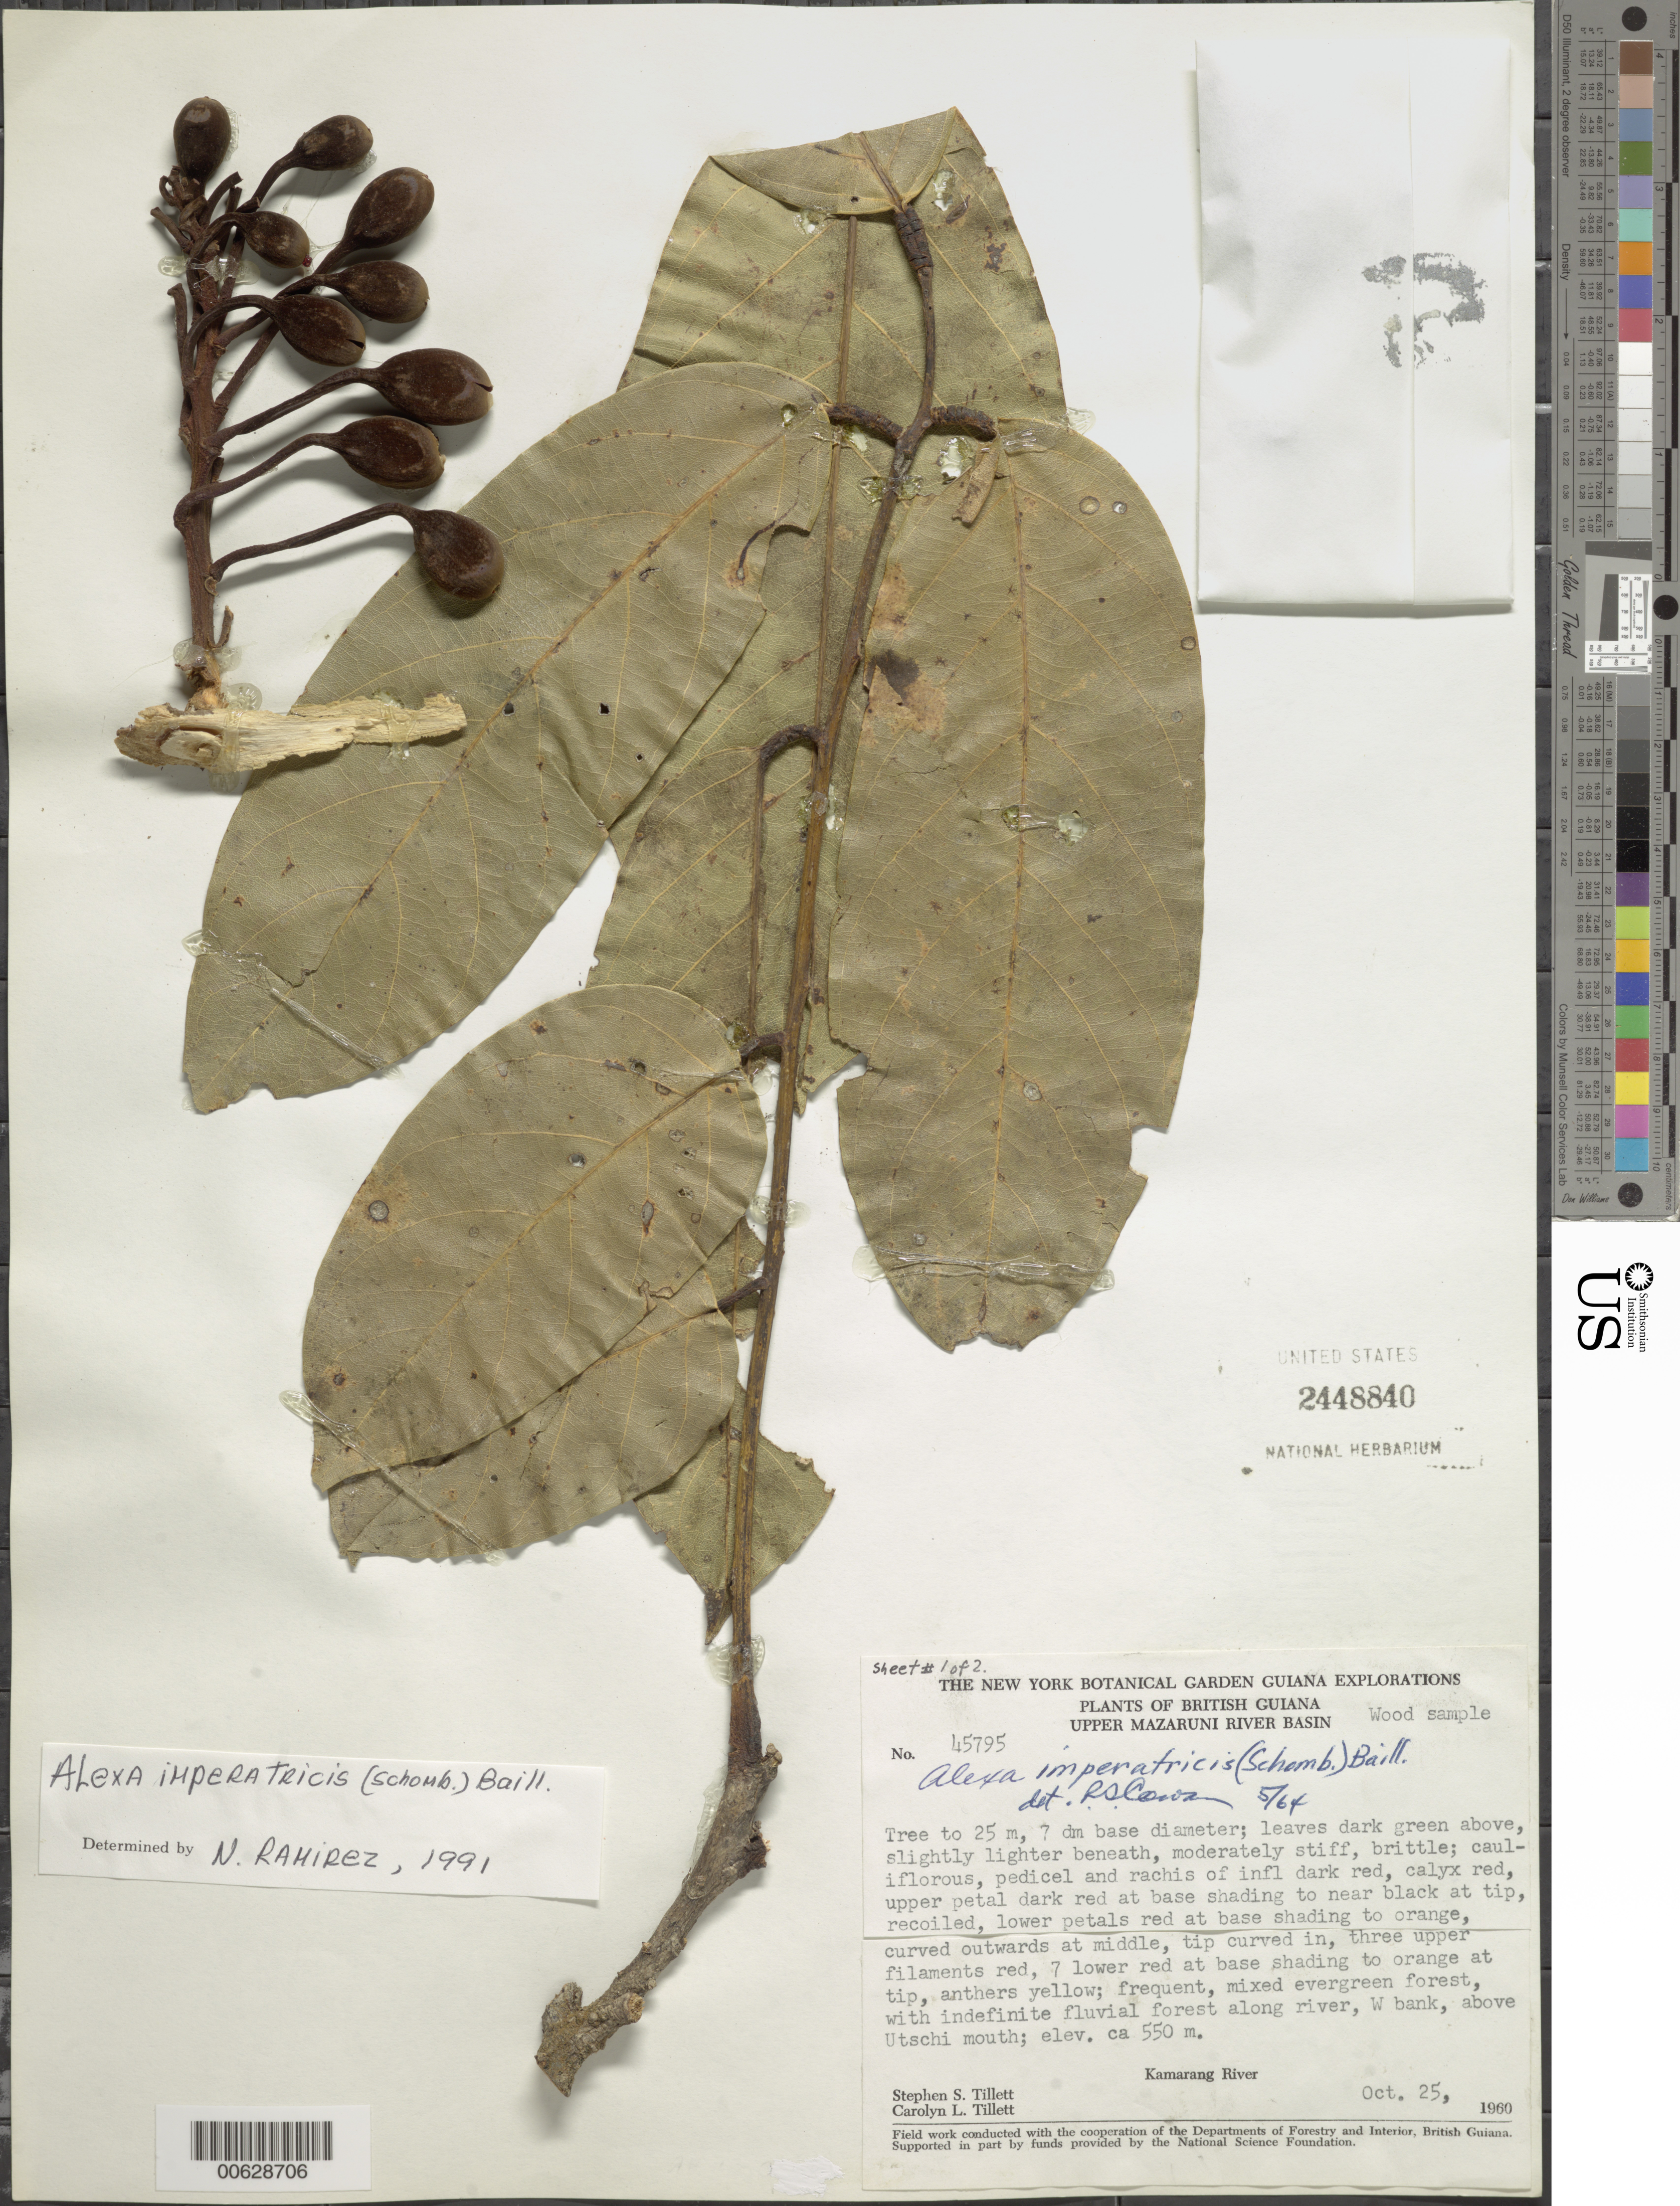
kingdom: Plantae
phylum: Tracheophyta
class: Magnoliopsida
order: Fabales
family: Fabaceae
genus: Alexa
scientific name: Alexa imperatricis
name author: (R.H. Schomb.) Baill.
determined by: Ramírez, N.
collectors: S. S. Tillett, C. L. Tillett & R. Boyan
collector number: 45795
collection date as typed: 25-Oct-60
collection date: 1960-10-25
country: Guyana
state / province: Cuyuni-Mazaruni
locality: Upper Mazaruni River Basin, above mouth of Utschi River, Kamarang River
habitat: West bank of Utschi River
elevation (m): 550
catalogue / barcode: US 2448840